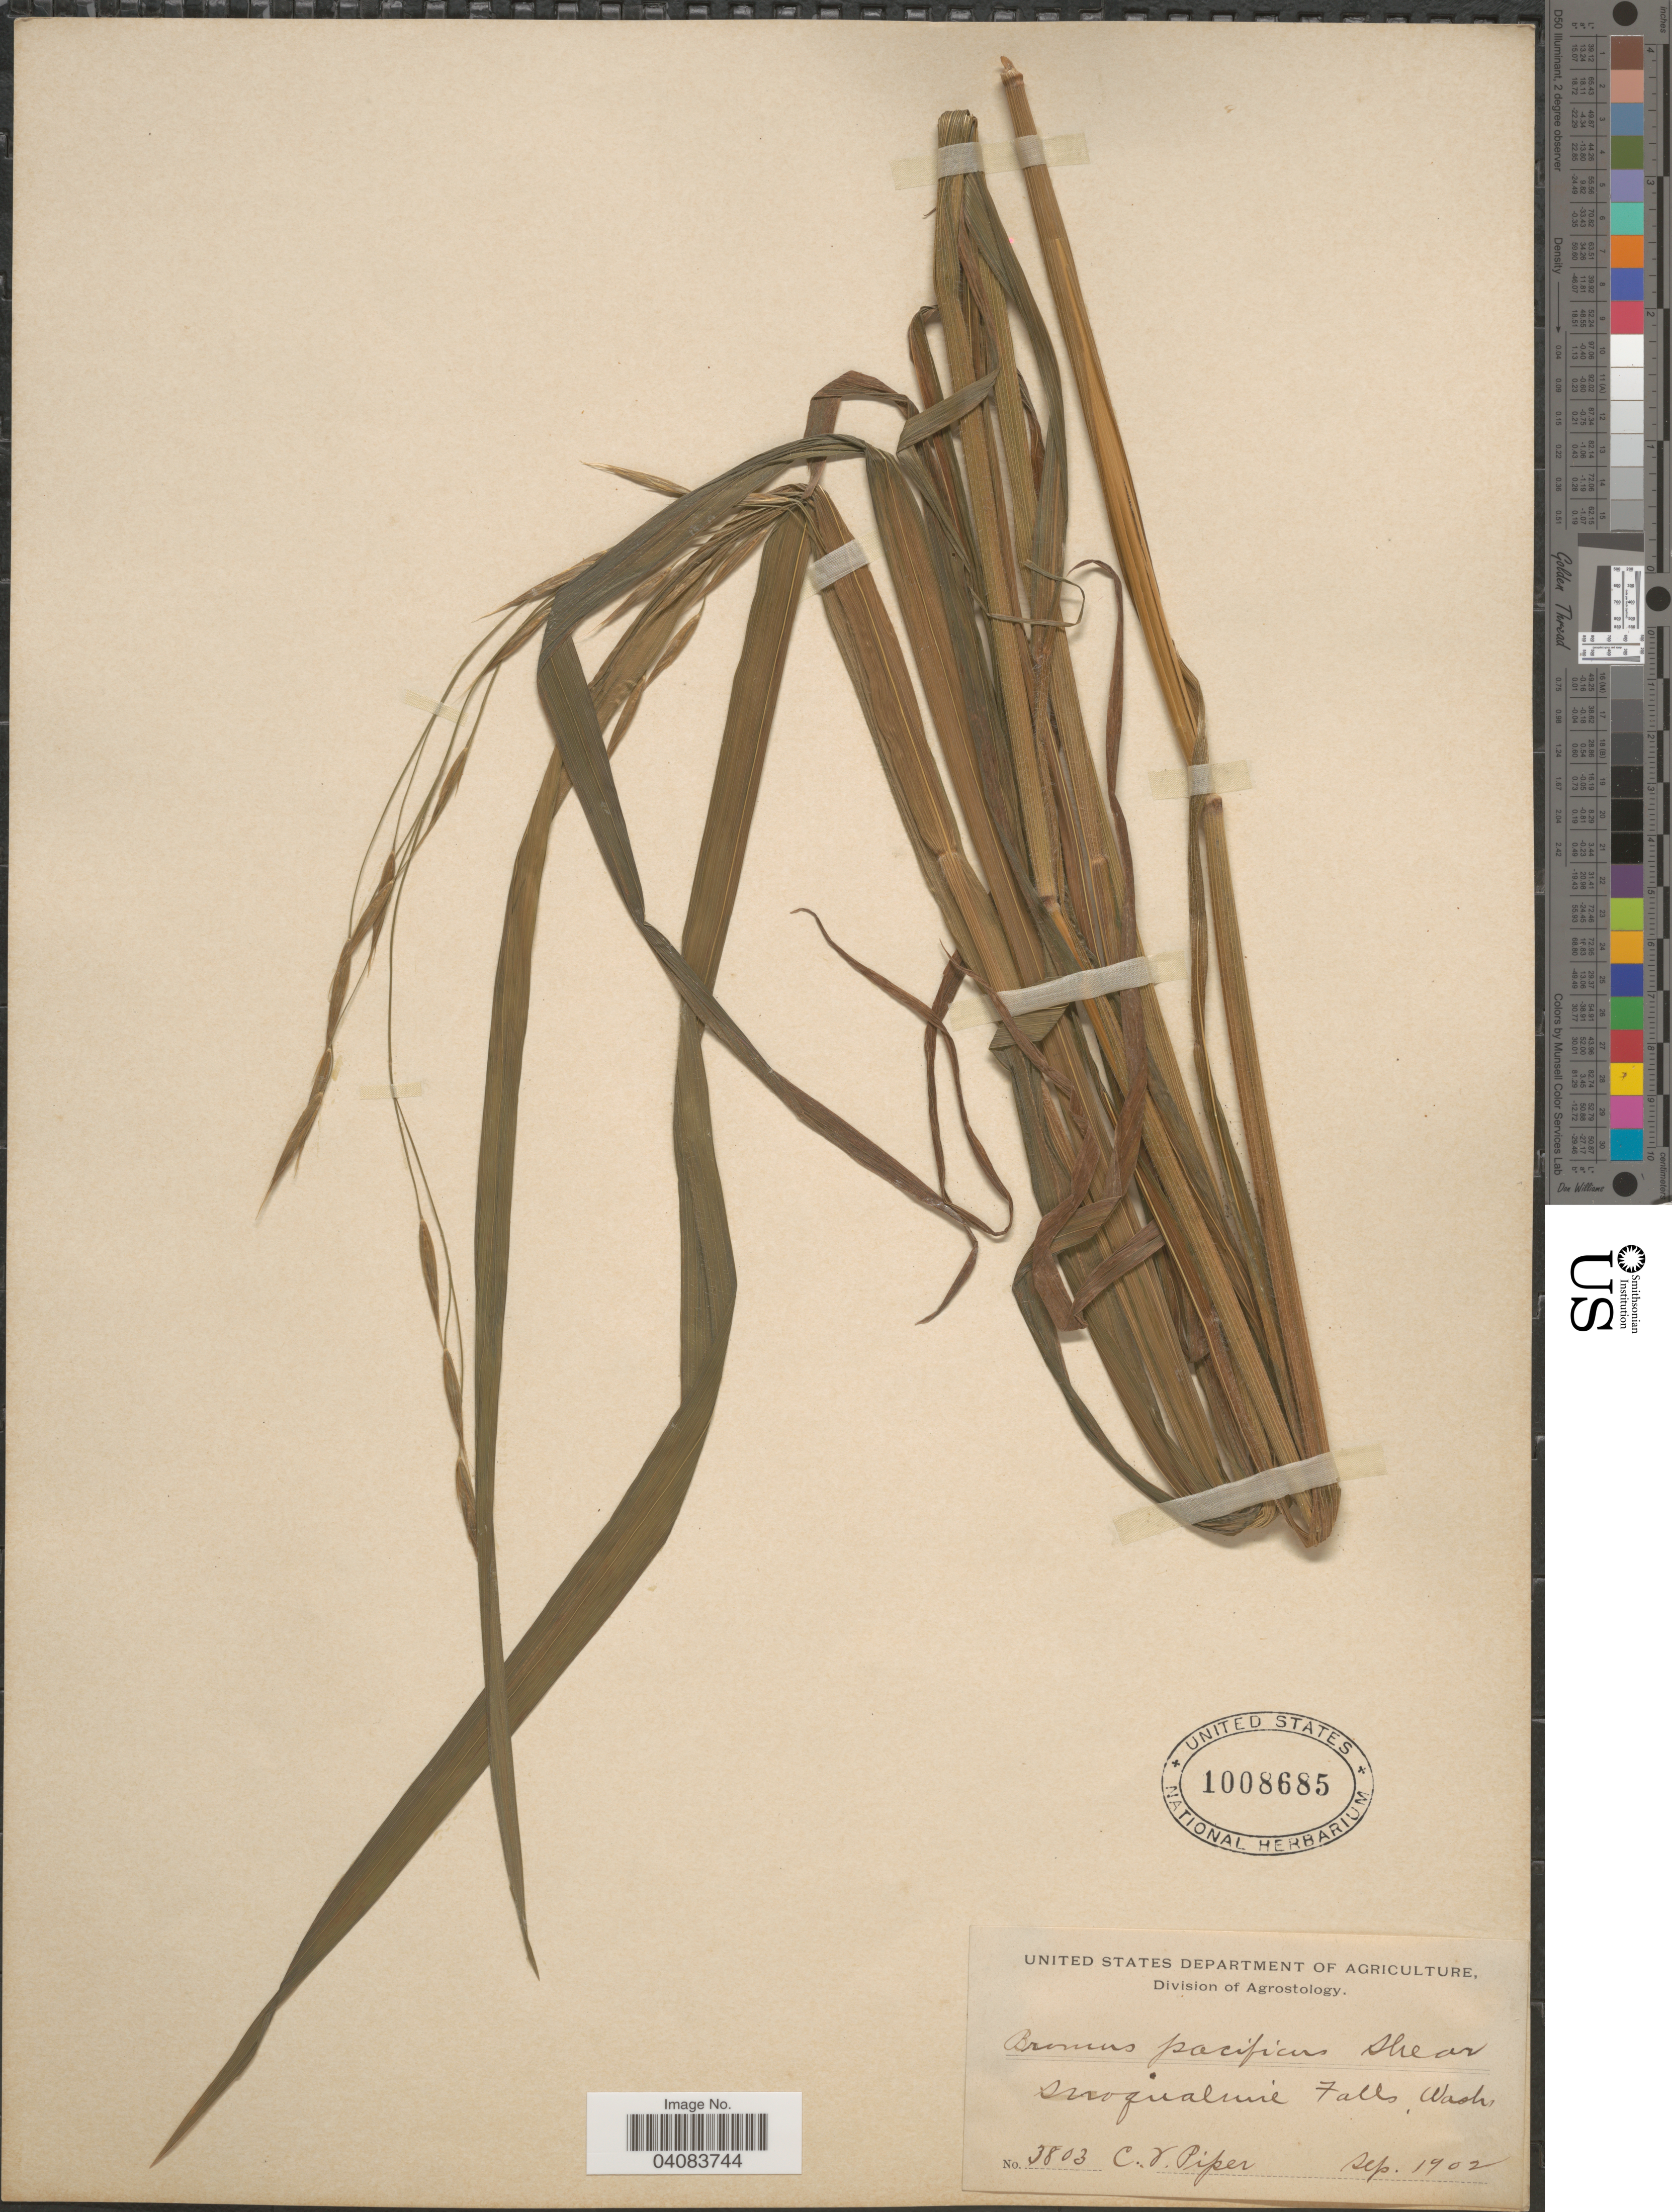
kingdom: Plantae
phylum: Tracheophyta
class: Liliopsida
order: Poales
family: Poaceae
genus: Bromus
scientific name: Bromus pacificus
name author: Shear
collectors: C. V. Piper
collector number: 3803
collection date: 1902-09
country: United States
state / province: Washington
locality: Snoqualmie Falls.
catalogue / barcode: US 1008685